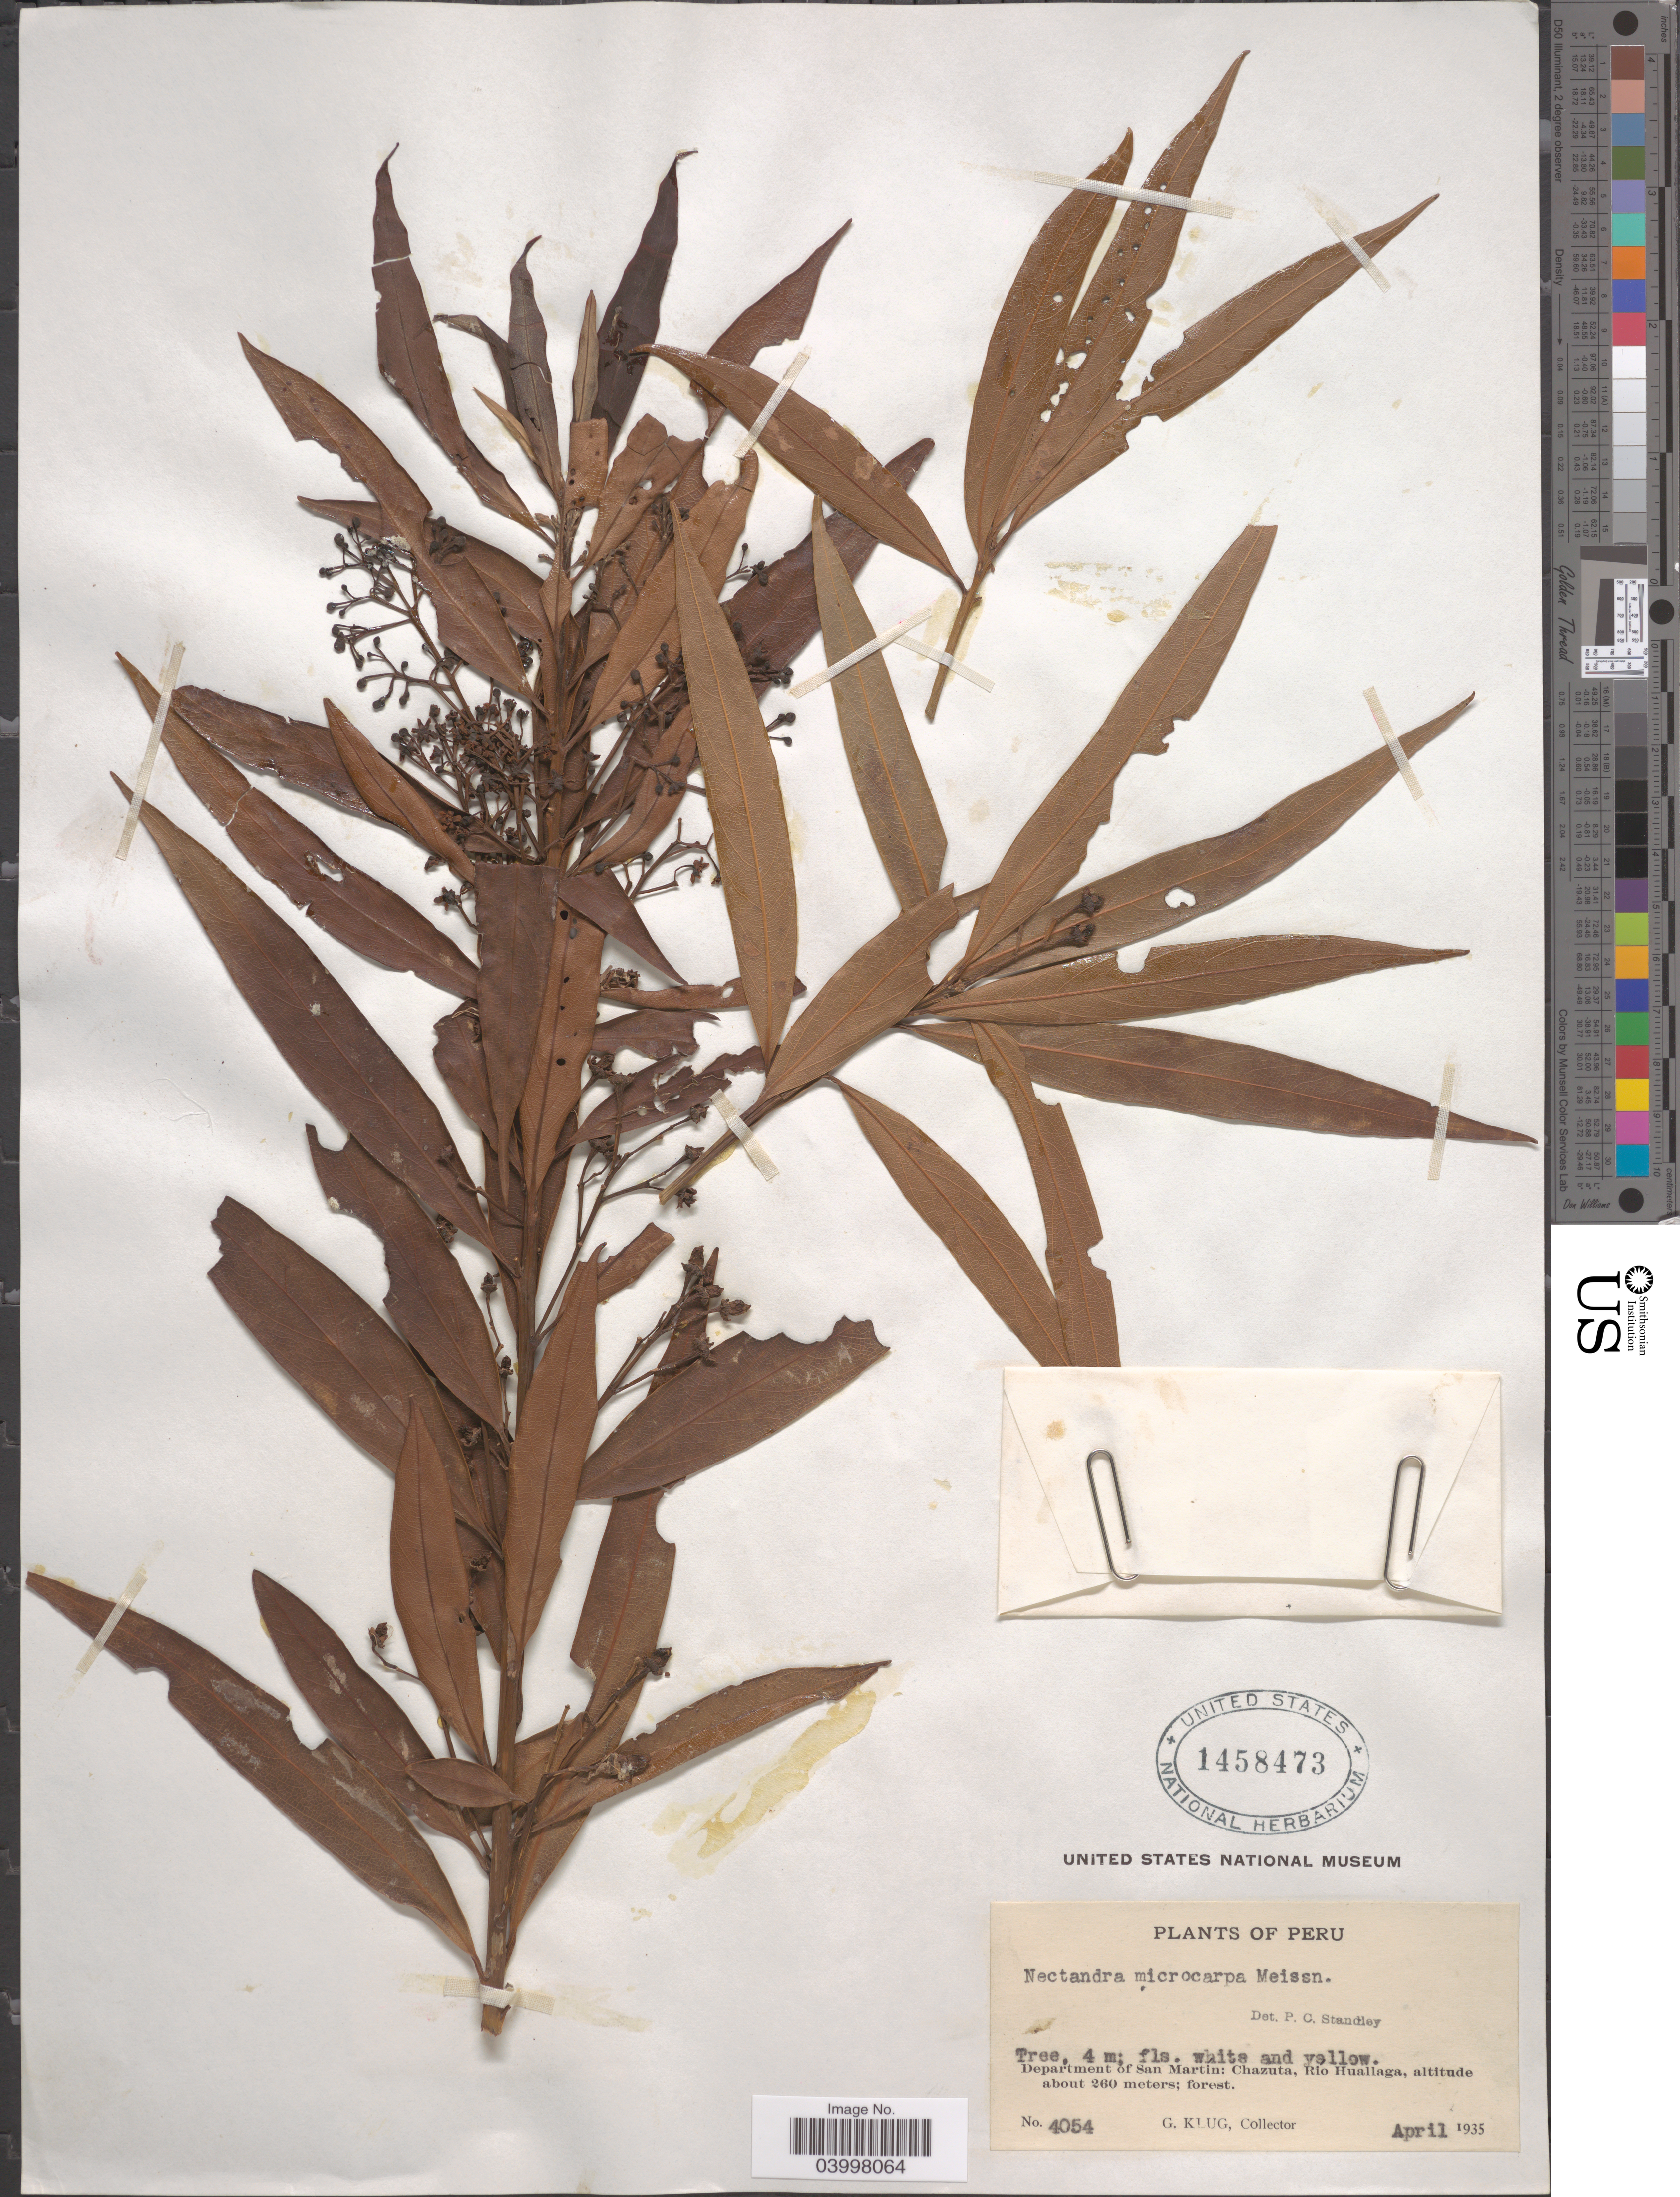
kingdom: Plantae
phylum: Tracheophyta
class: Magnoliopsida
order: Laurales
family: Lauraceae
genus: Nectandra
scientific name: Nectandra microcarpa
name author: Meisn.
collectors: G. Klug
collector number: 4054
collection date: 1935-04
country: Peru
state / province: San Martín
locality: Department of San Martin: Chazuta, Rio Huallaga.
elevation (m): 260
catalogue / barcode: US 1458473